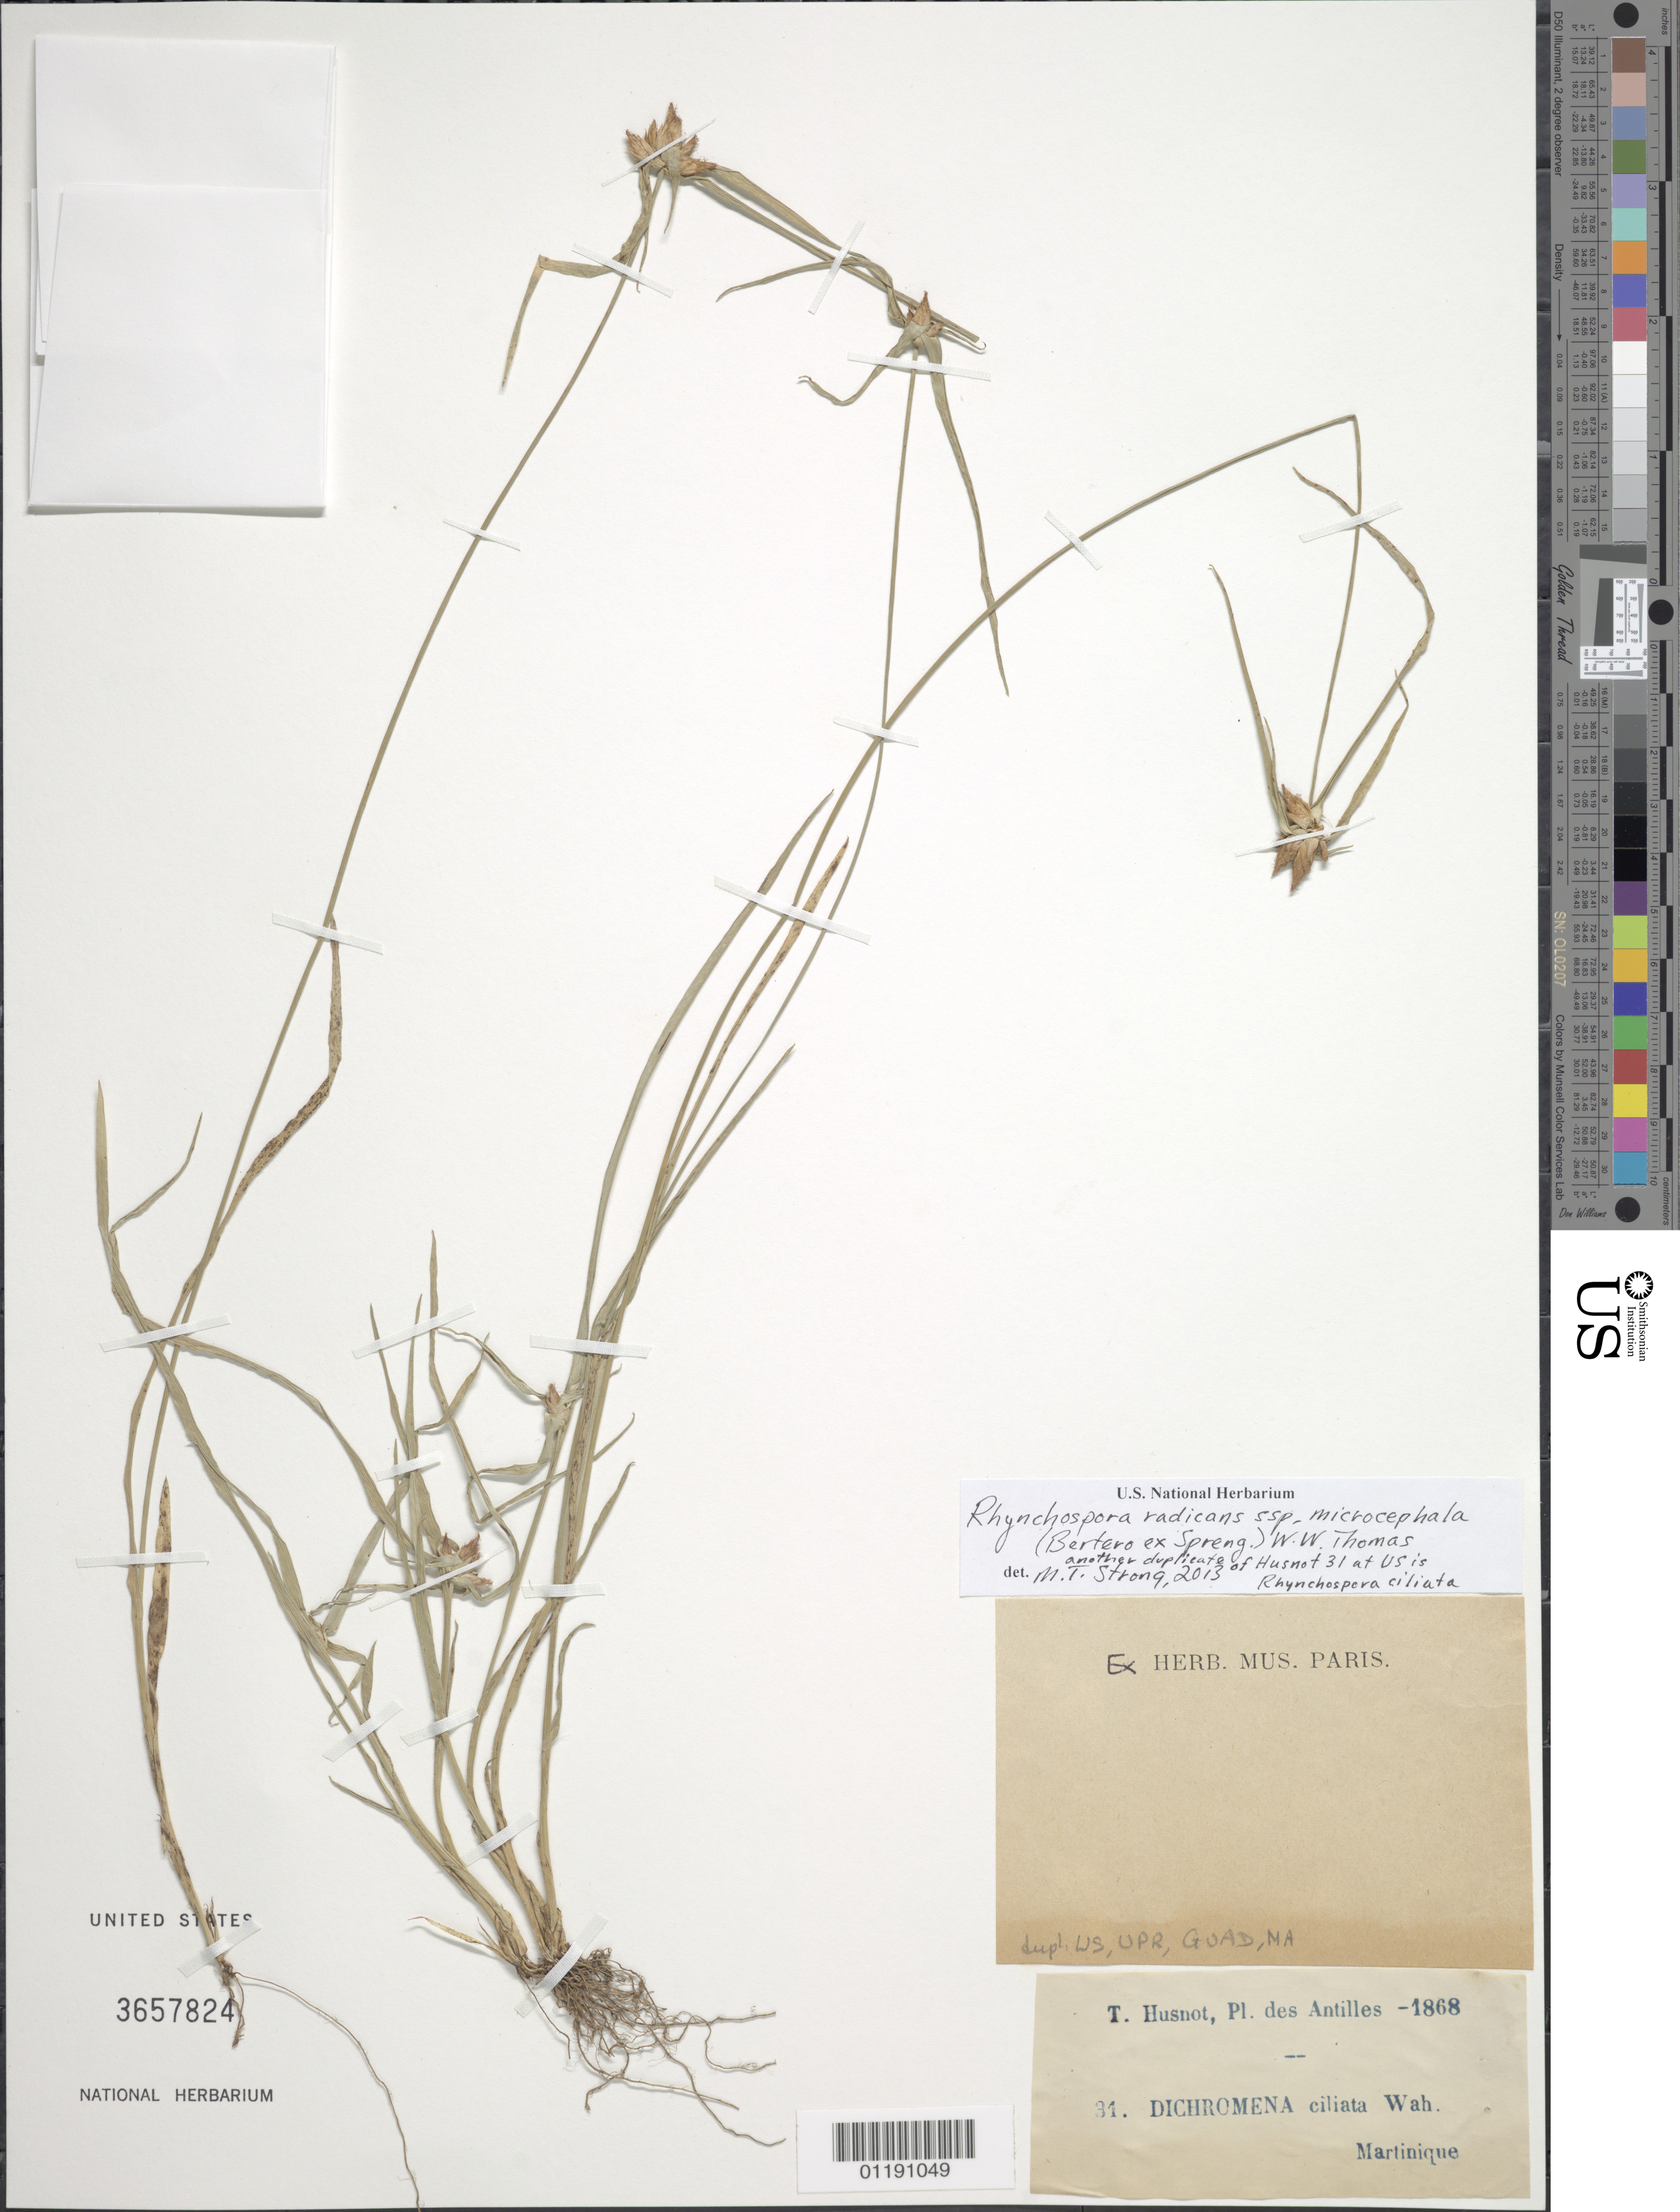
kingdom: Plantae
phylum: Tracheophyta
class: Liliopsida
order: Poales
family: Cyperaceae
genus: Rhynchospora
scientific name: Rhynchospora radicans subsp. microcephala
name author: (Bertero ex Spreng.) W.W. Thomas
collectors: P. T. Husnot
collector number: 31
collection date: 1868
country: Martinique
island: Martinique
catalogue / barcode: US 3657824